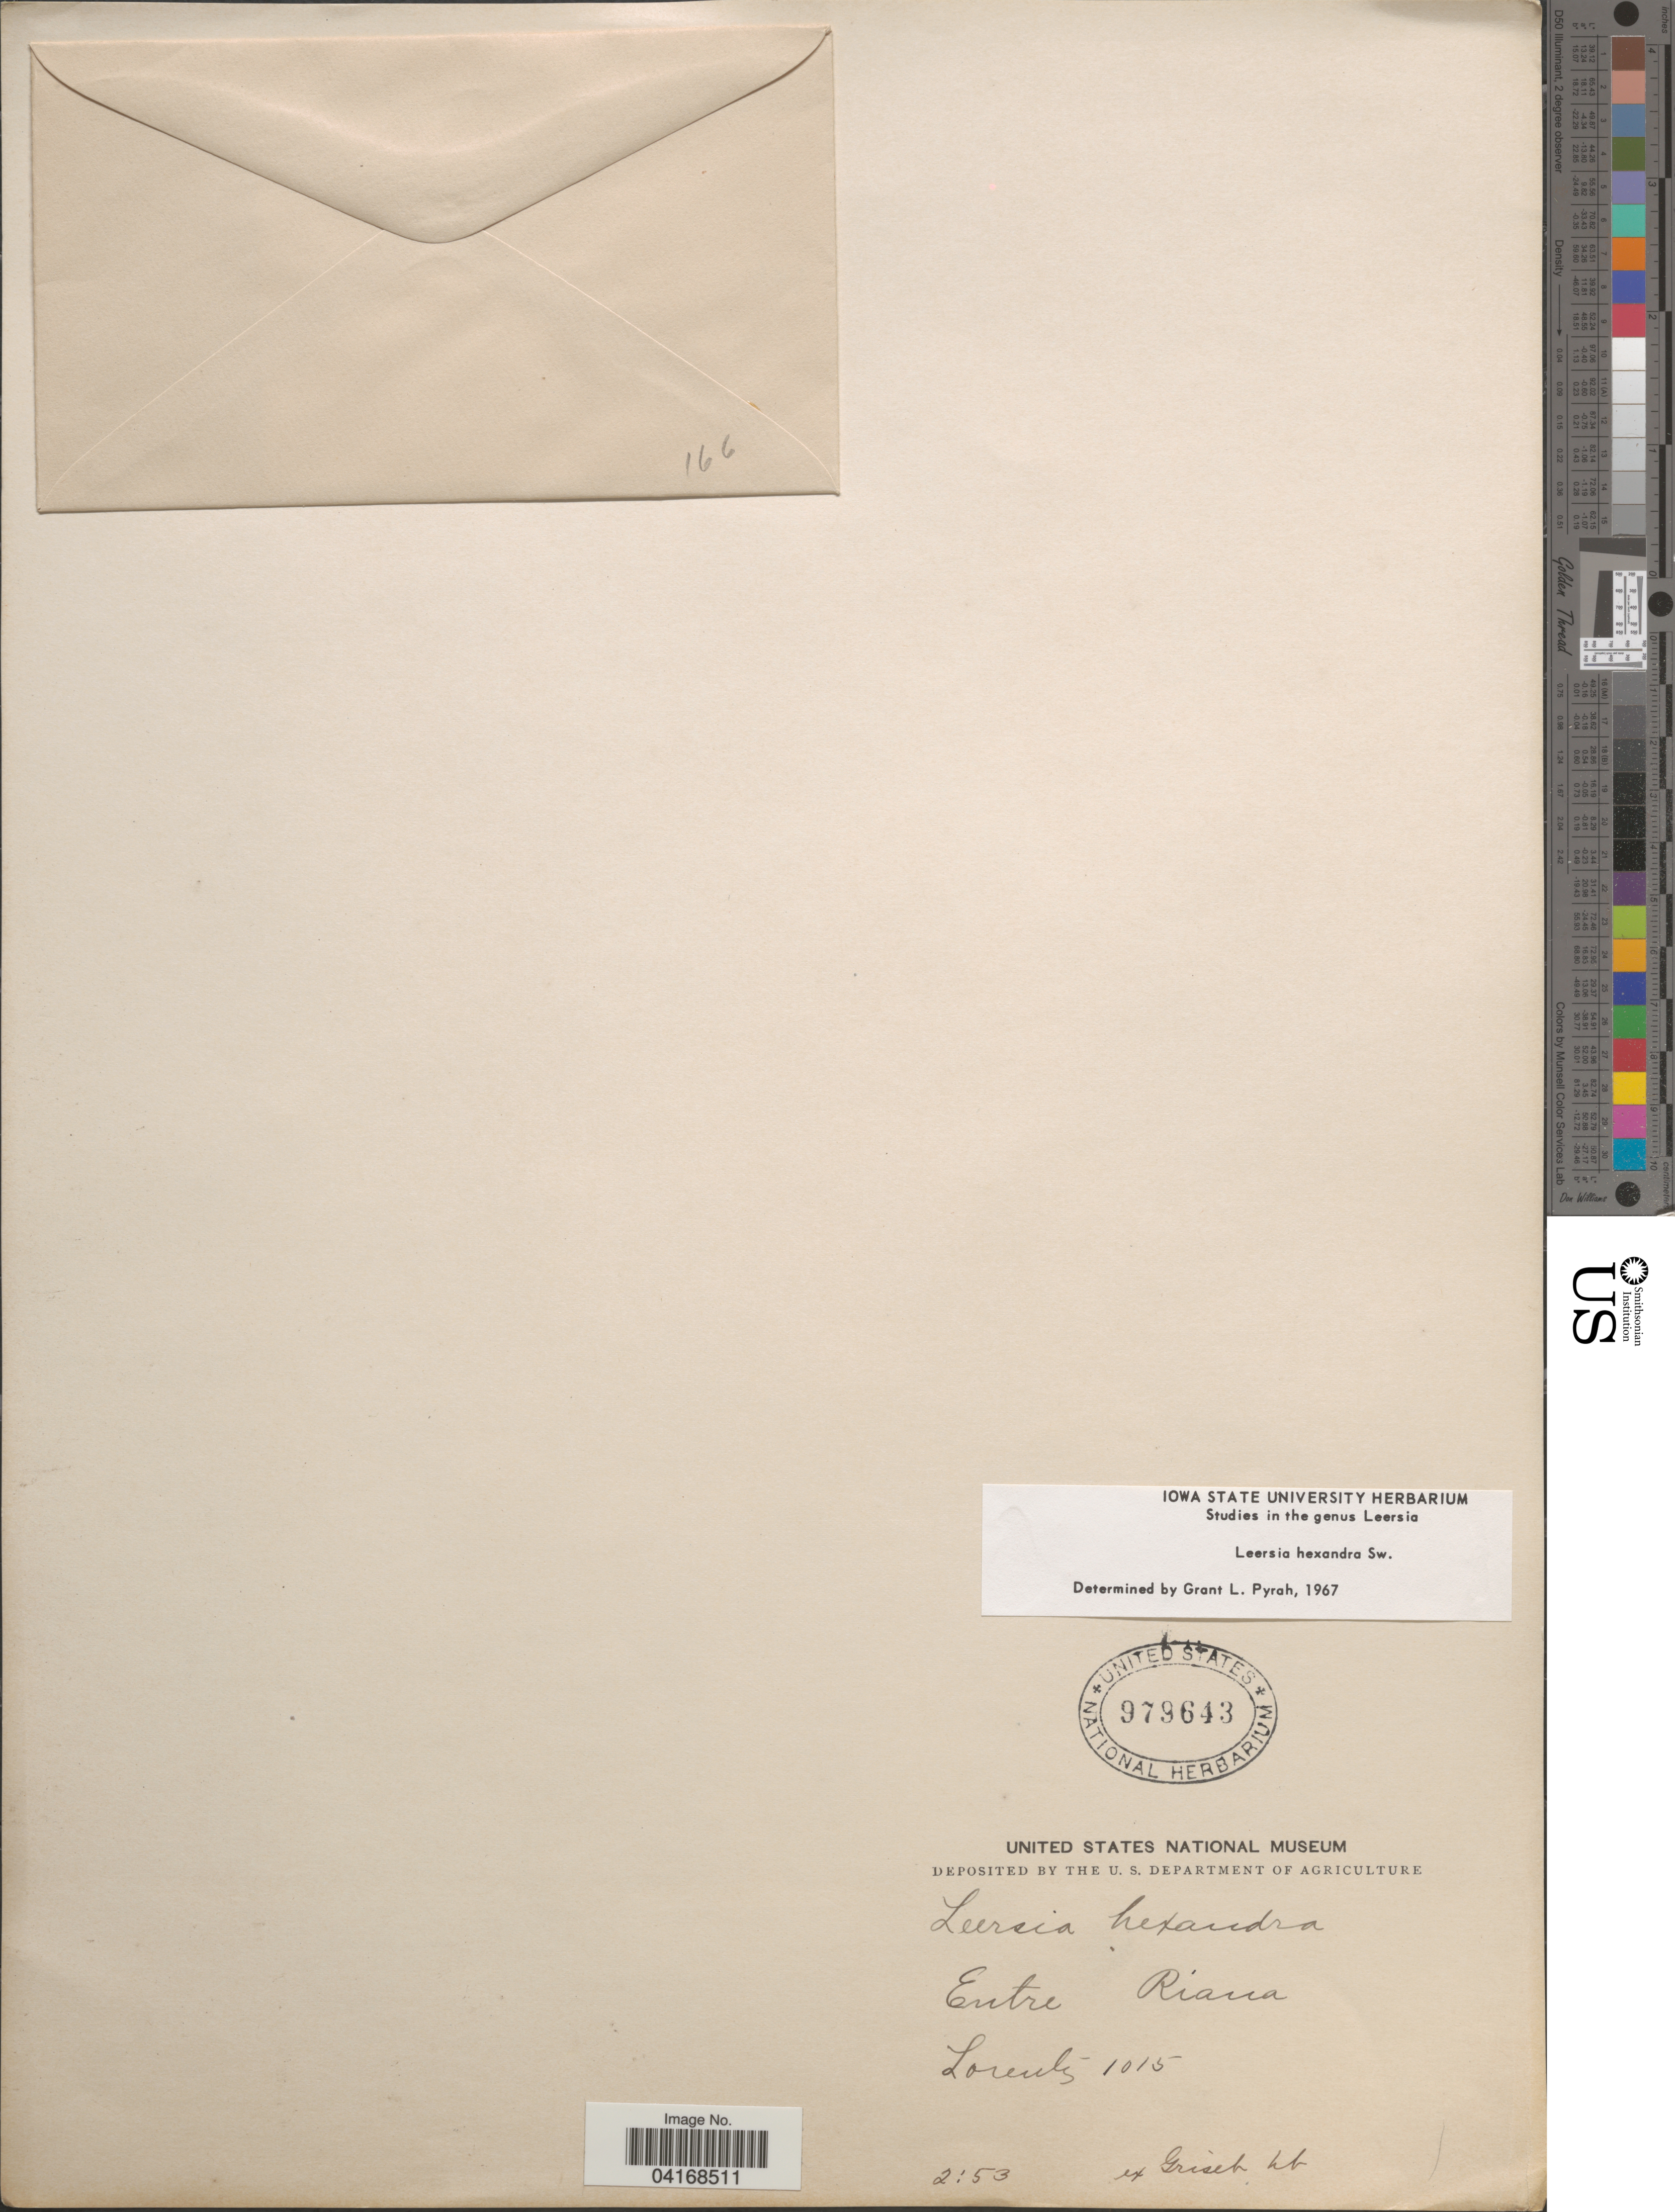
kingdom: Plantae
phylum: Tracheophyta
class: Liliopsida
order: Poales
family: Poaceae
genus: Leersia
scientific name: Leersia hexandra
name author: Sw.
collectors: -. Lorentz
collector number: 1015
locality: Entre Riana.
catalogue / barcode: US 979643